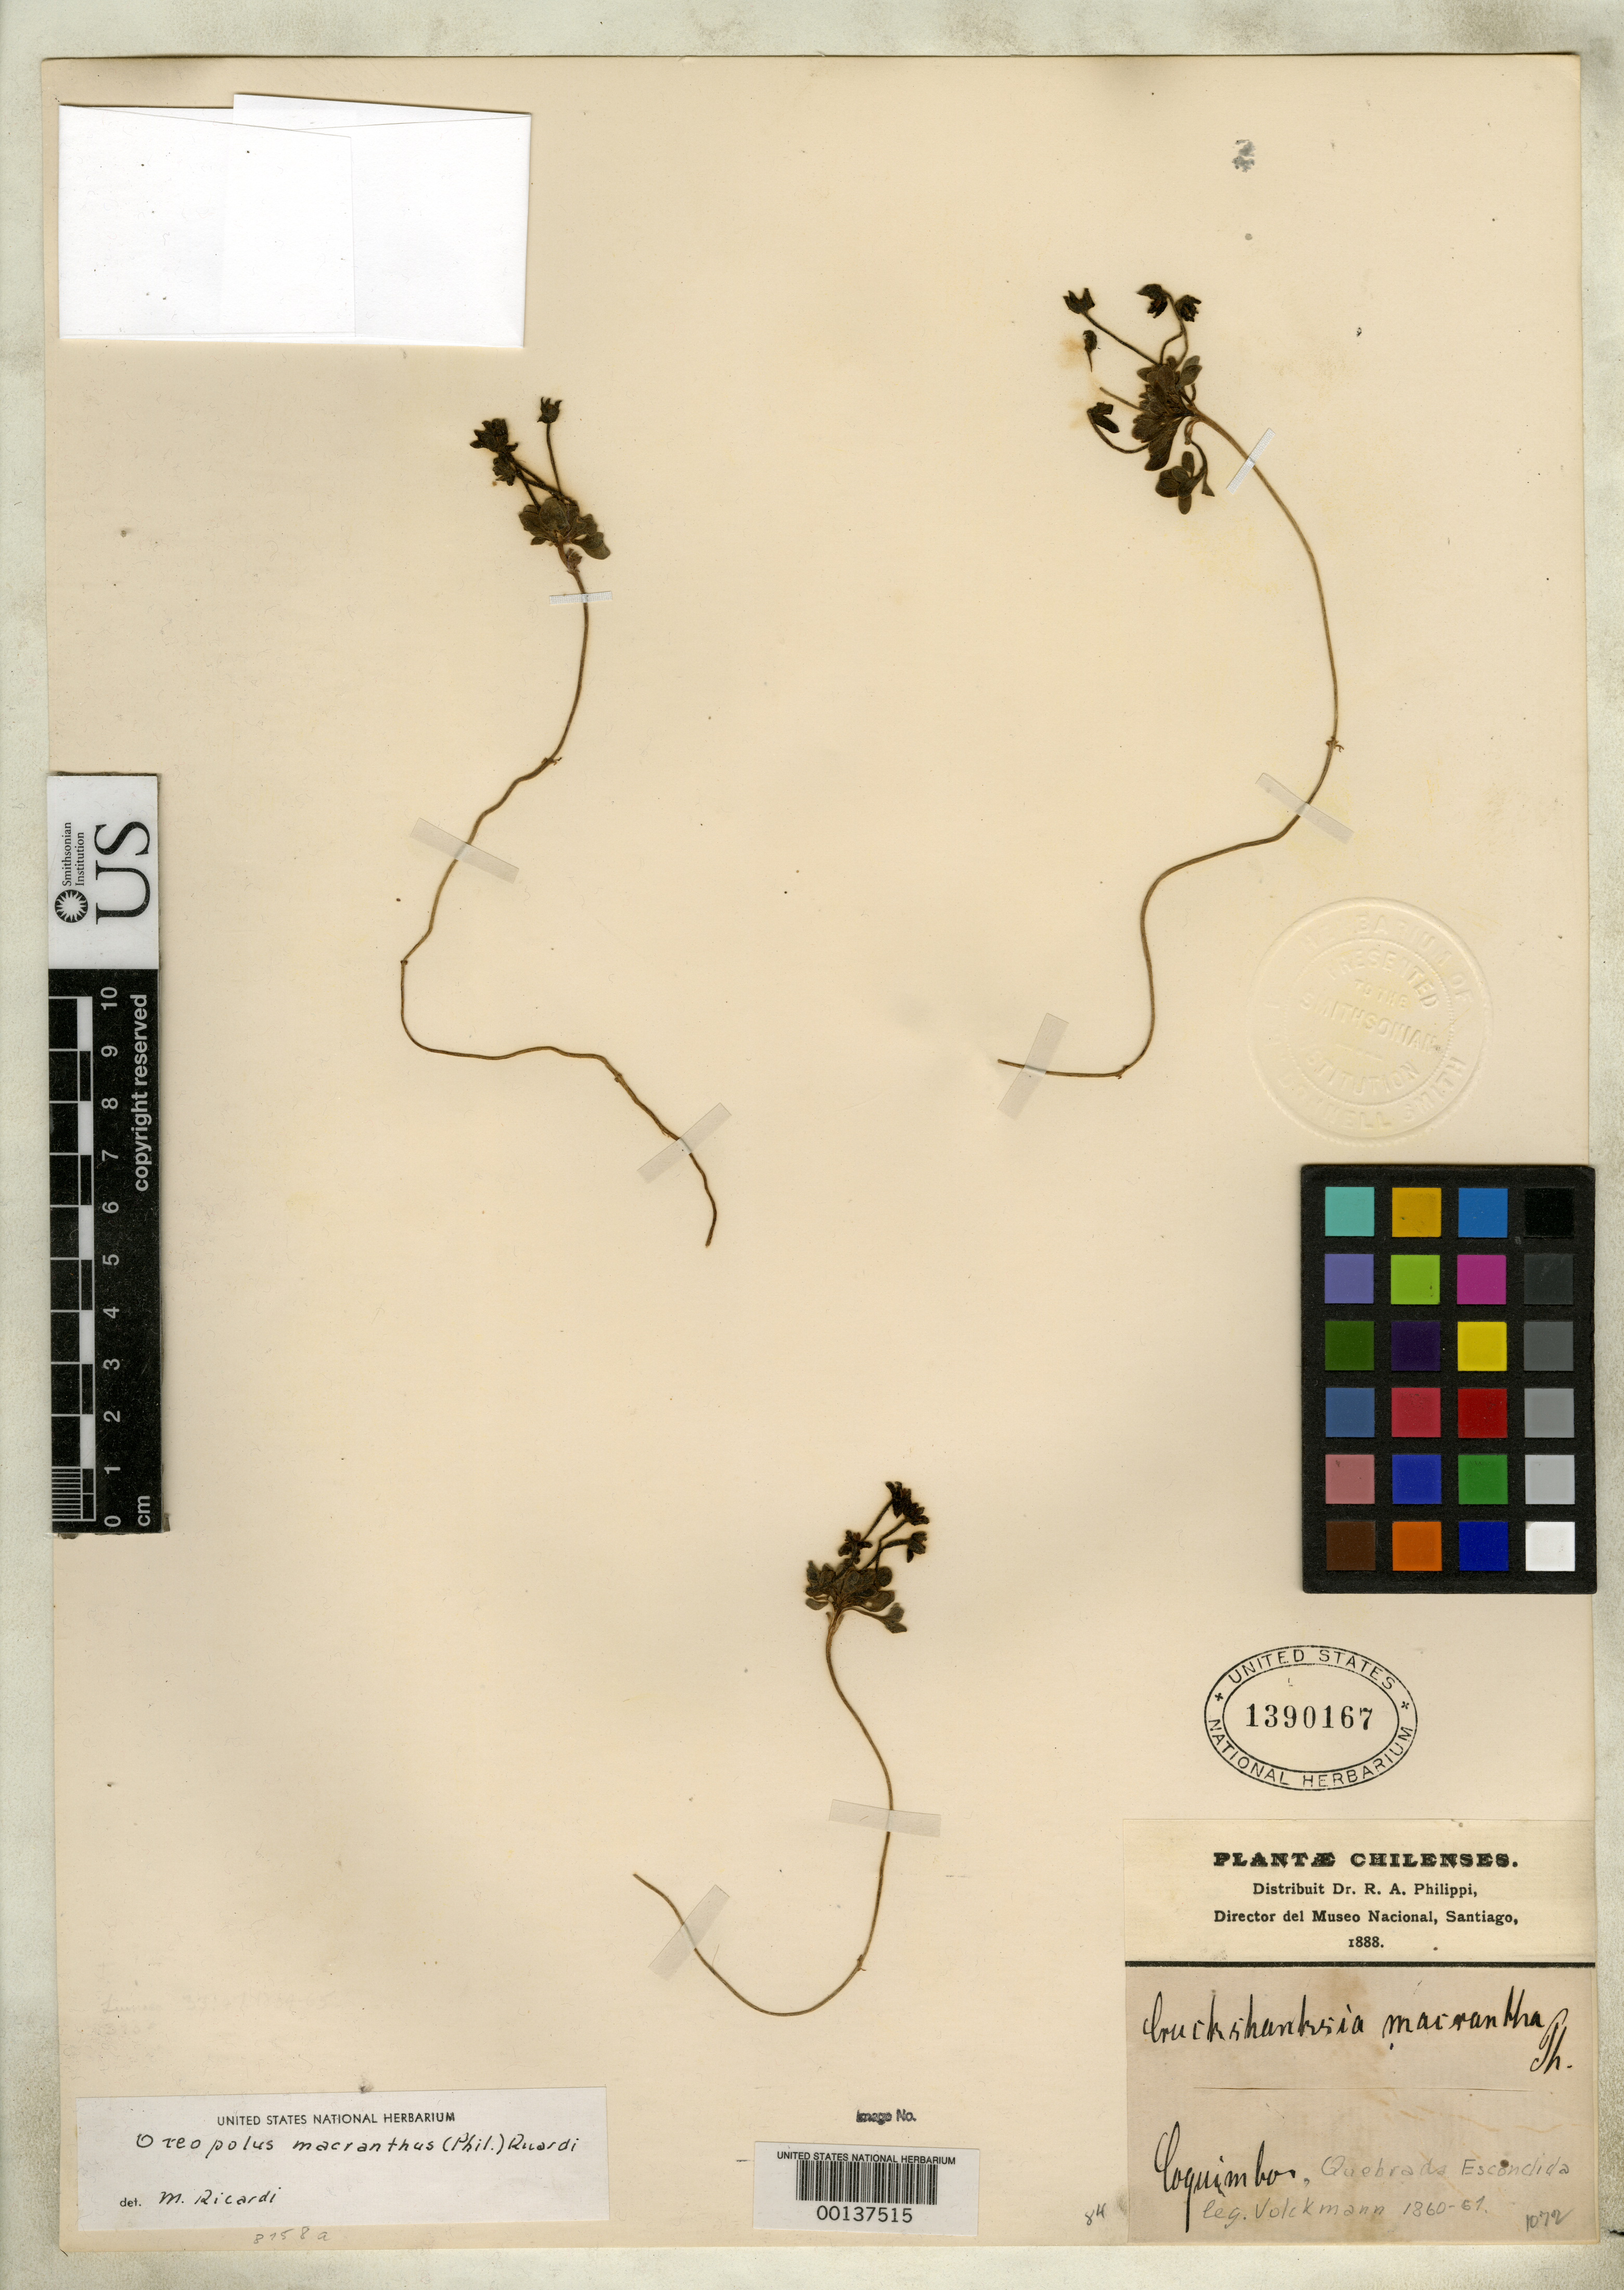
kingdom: Plantae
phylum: Tracheophyta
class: Magnoliopsida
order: Gentianales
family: Rubiaceae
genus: Cruckshanksia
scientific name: Cruckshanksia macrantha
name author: Phil.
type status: Isotype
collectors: H. Volckmann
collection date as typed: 1860 to -- --- 1861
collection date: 1860/1861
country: Chile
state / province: Coquimbo (IV)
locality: Quebrada Escondida.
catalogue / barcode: US 1390167